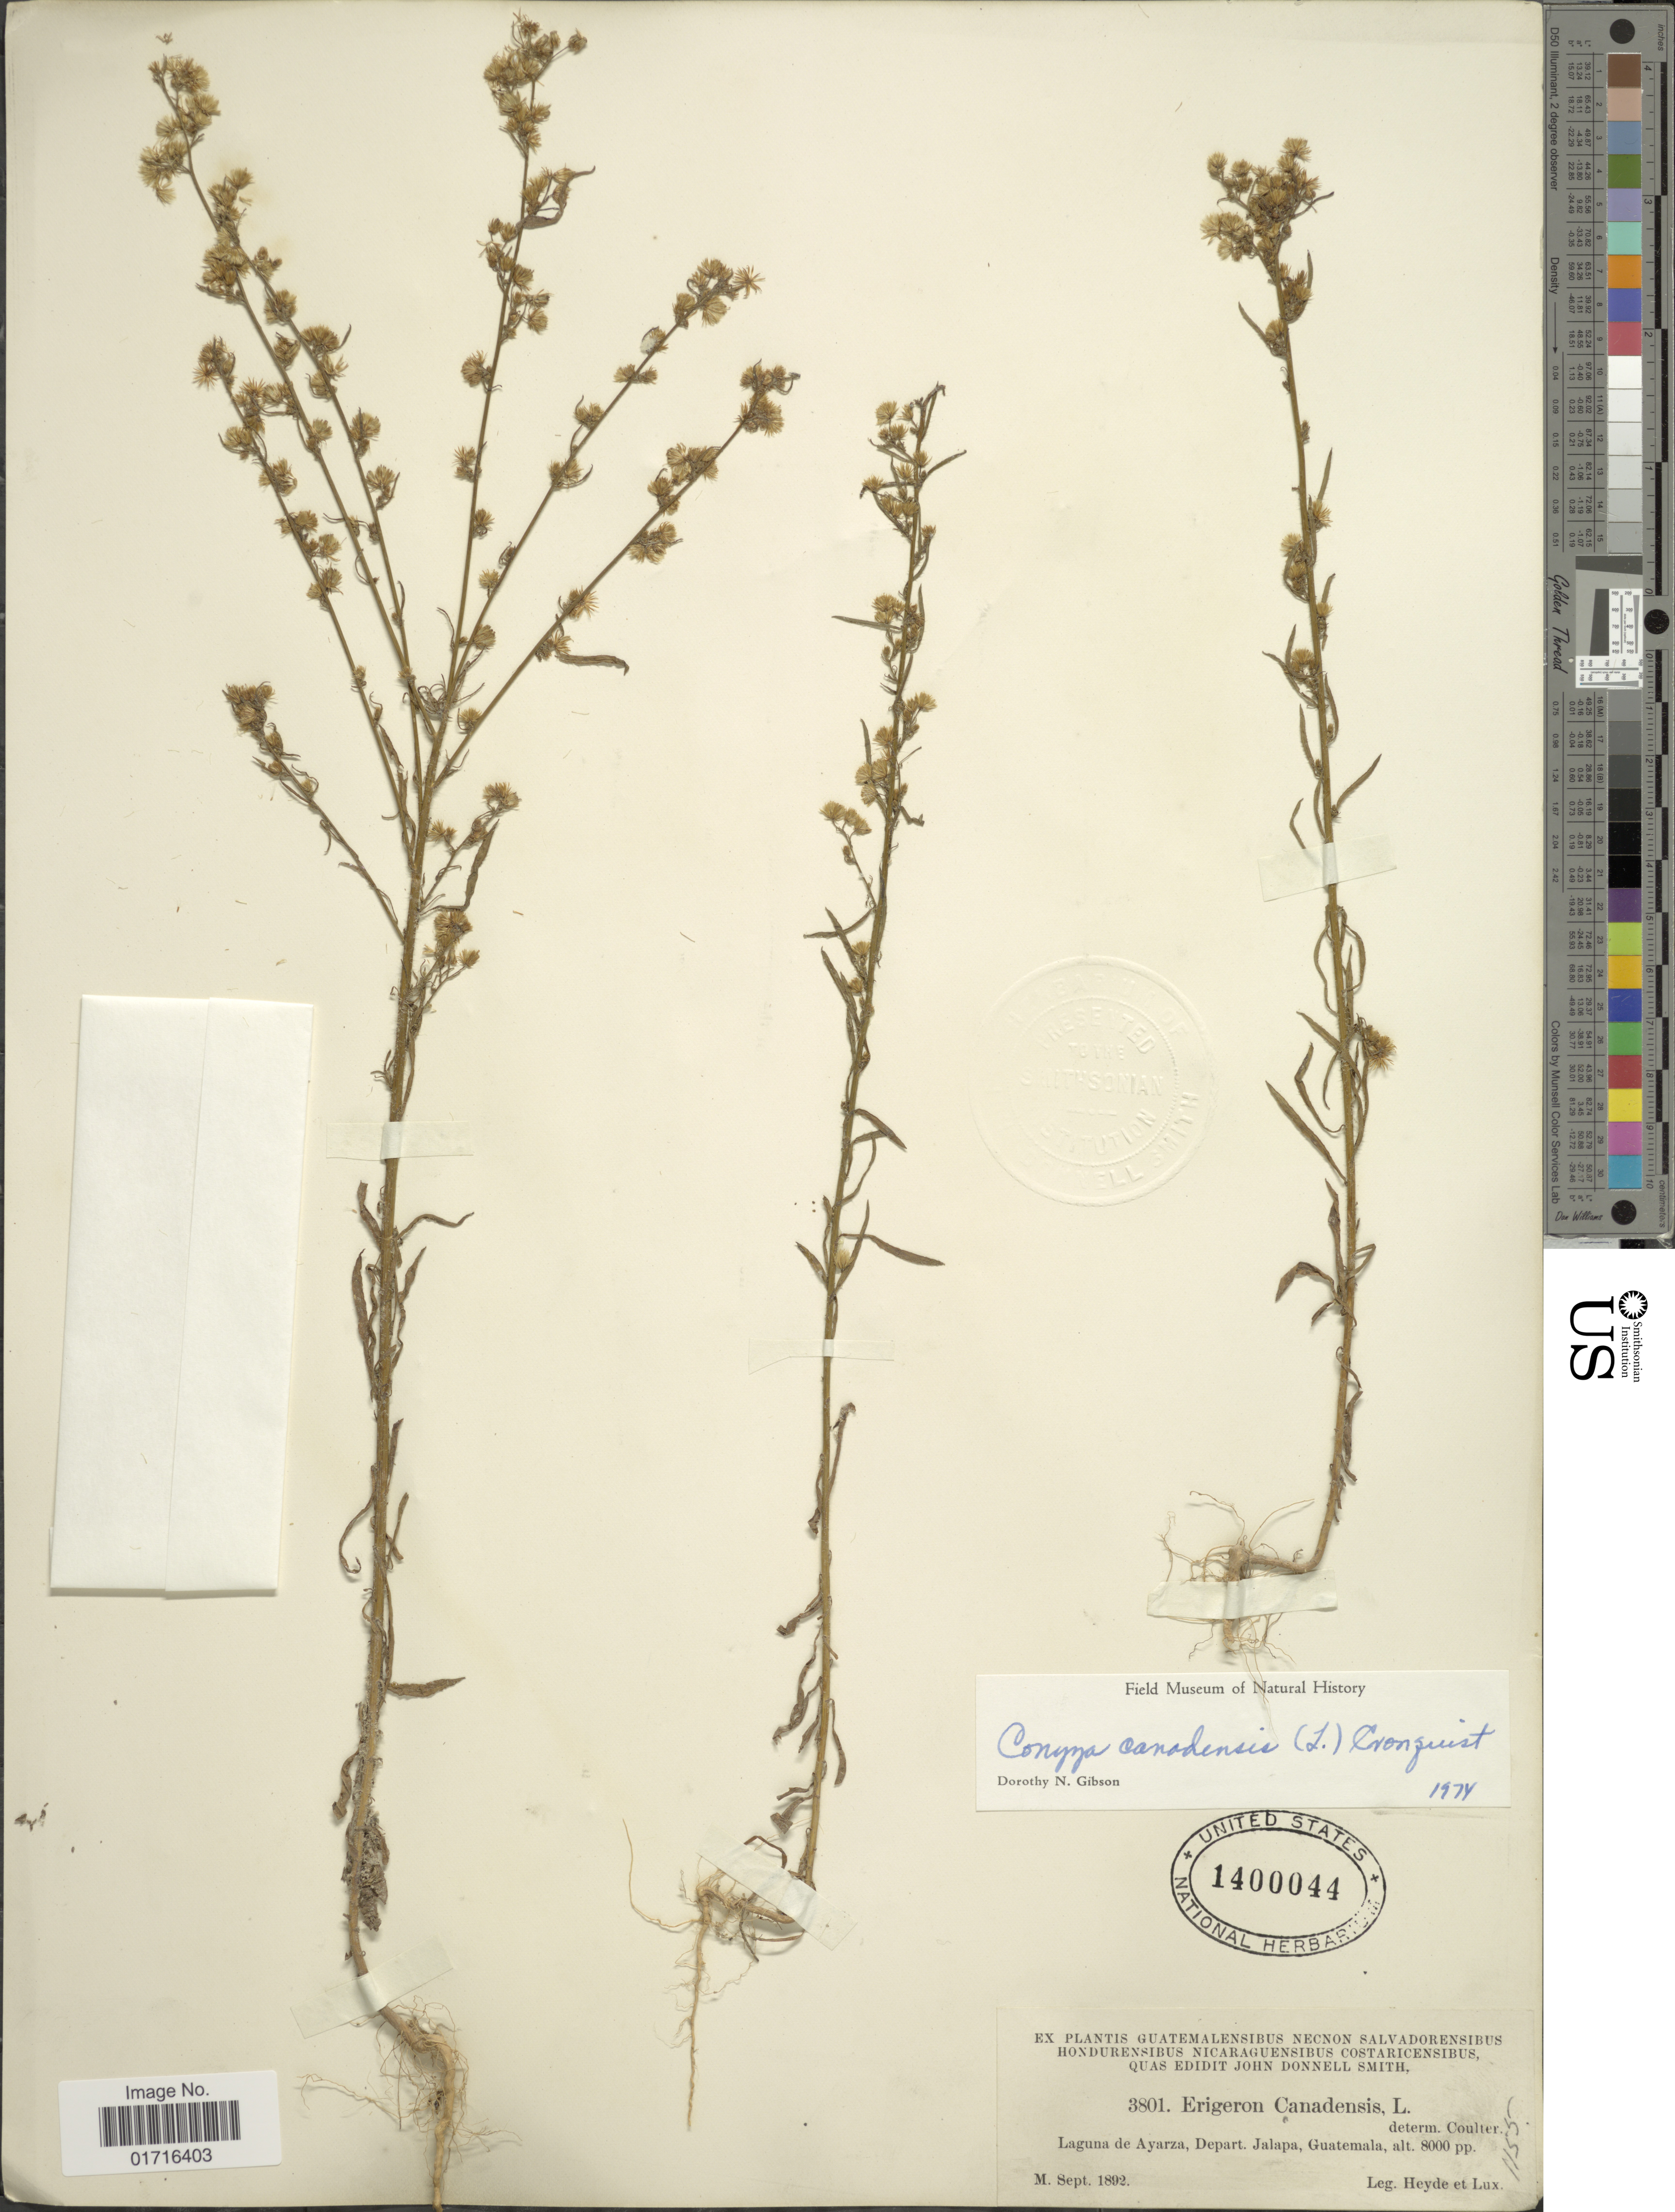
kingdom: Plantae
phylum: Tracheophyta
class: Magnoliopsida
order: Asterales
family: Asteraceae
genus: Conyza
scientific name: Conyza canadensis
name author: (L.) Cronq.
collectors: Heyde & Lux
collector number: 3801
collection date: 1892-09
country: Guatemala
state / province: Jalapa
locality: Laguna de Ayarza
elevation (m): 2438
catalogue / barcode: US 1400044